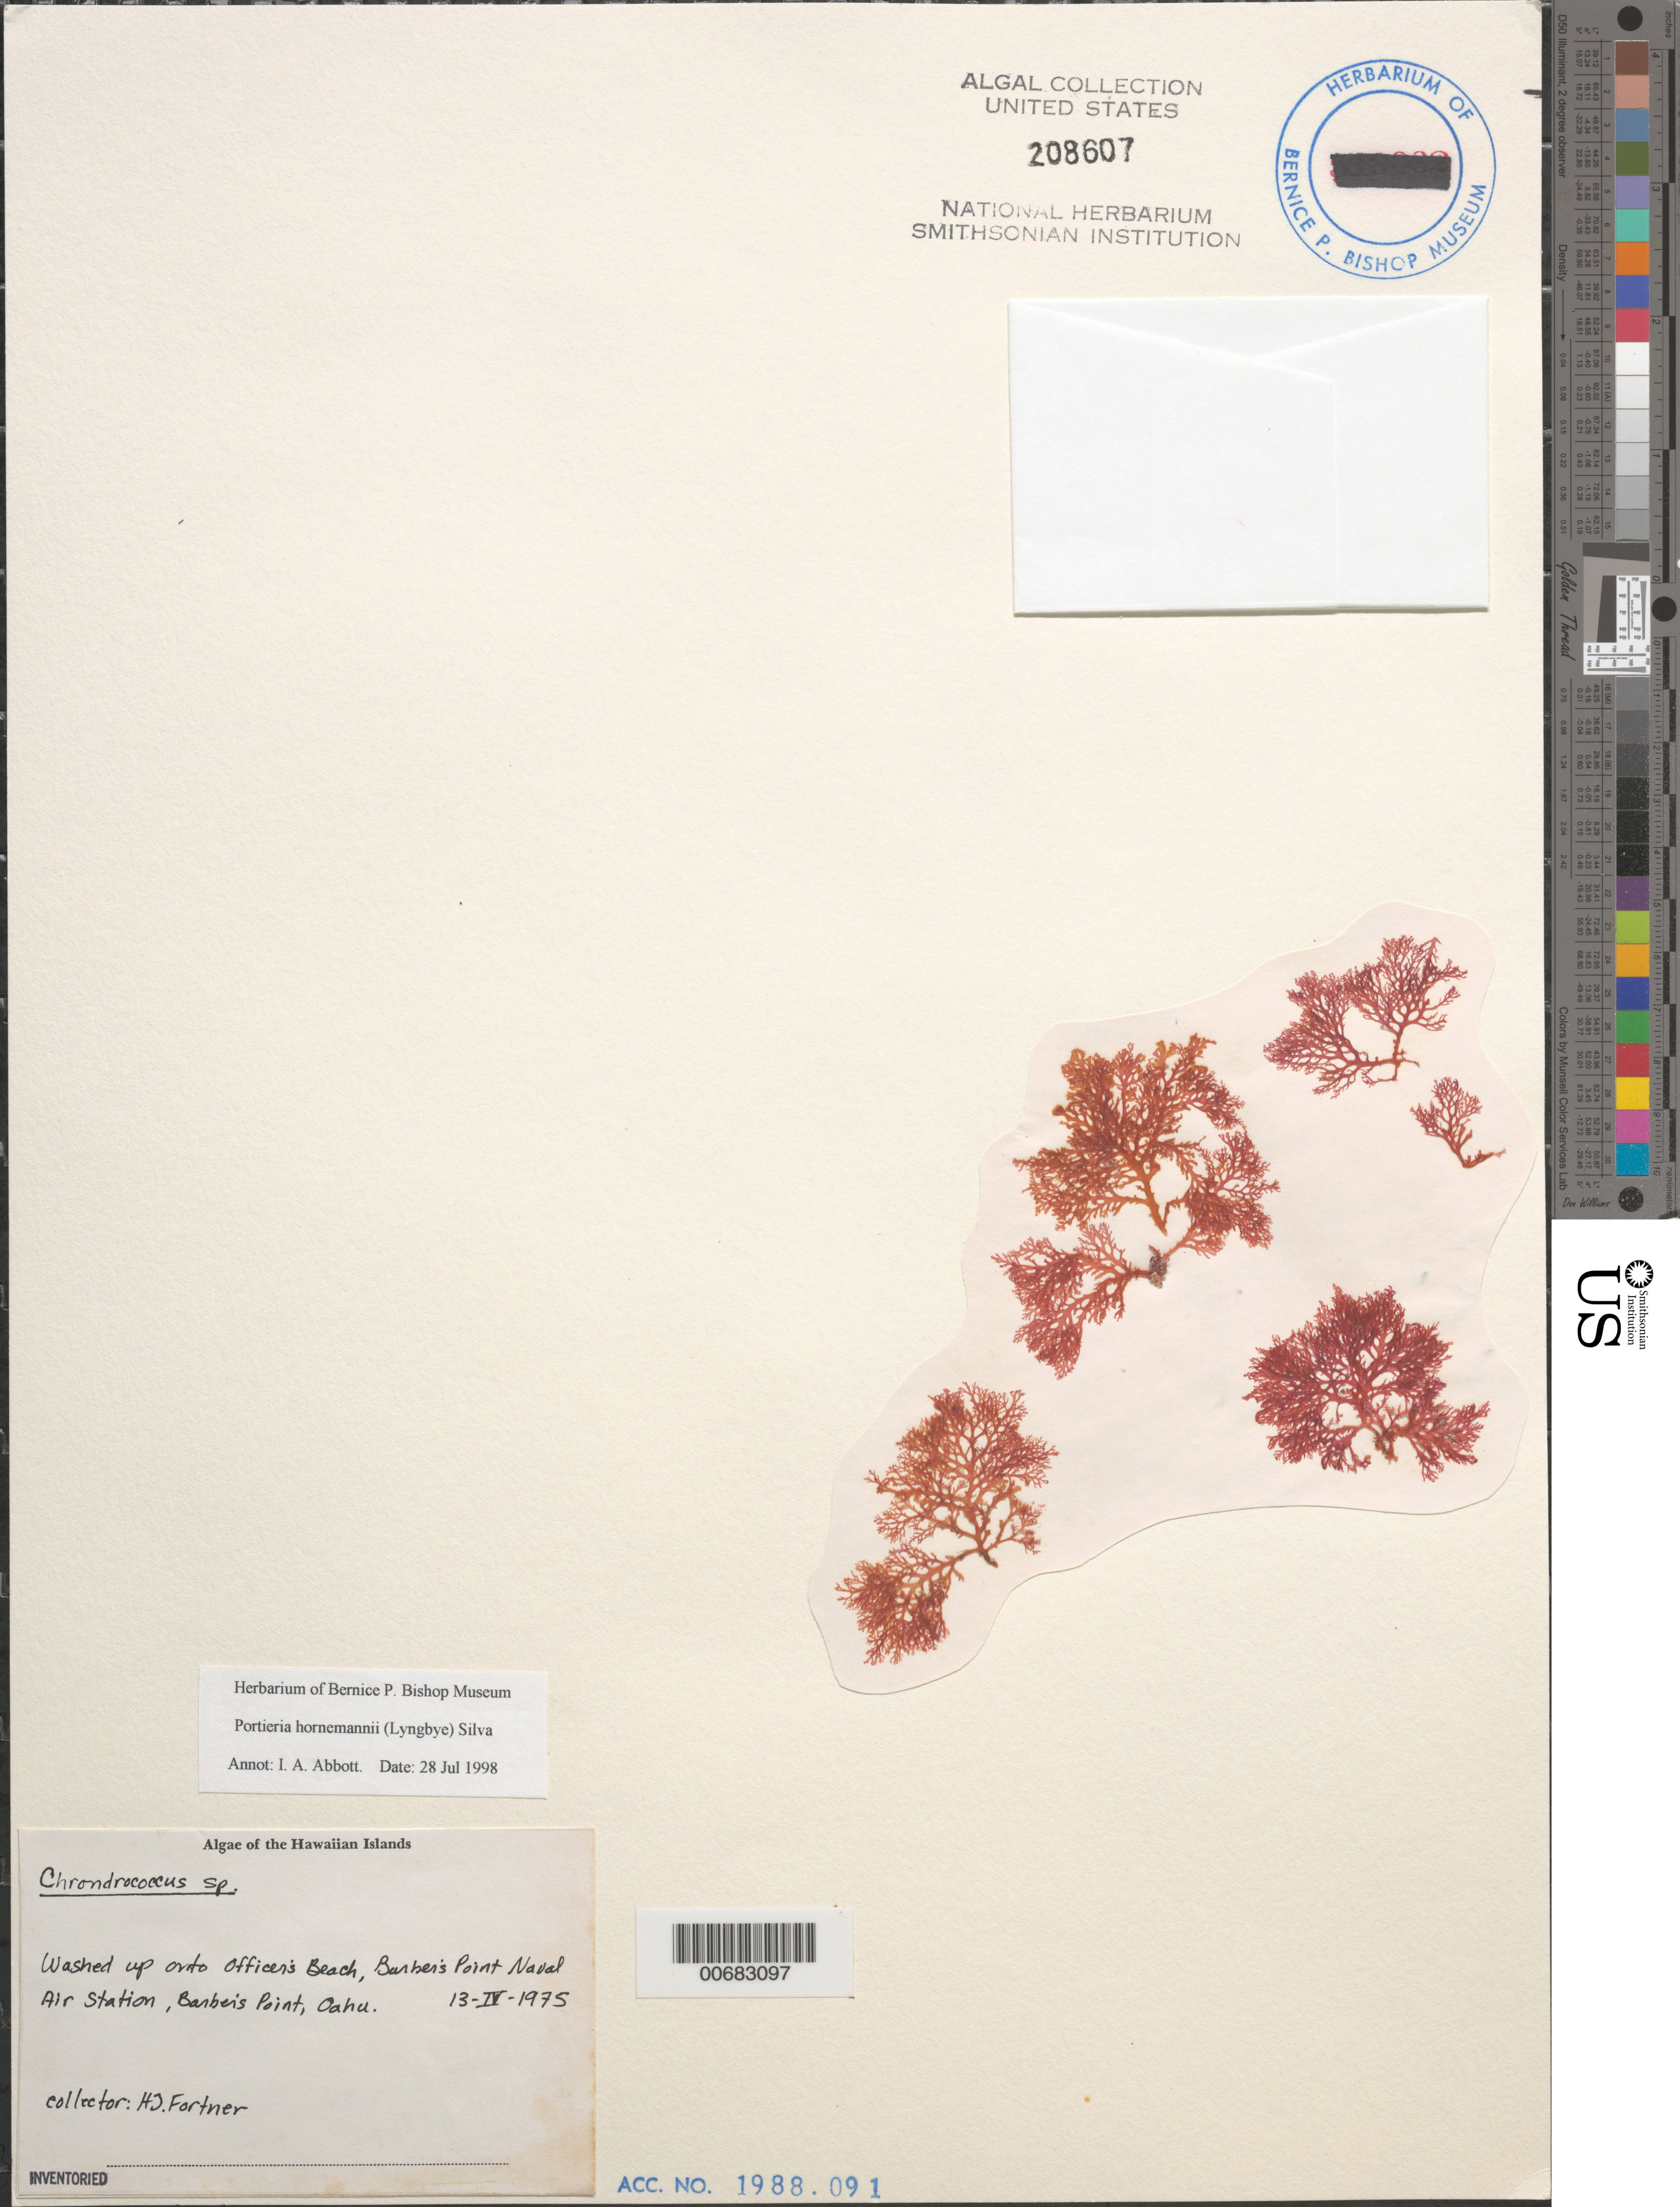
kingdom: Plantae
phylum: Rhodophyta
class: Florideophyceae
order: Gigartinales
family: Rhizophyllidaceae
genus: Portieria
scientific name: Portieria hornemannii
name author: (Lyngbye) P.C. Silva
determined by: Abbott, Isabella A.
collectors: H. Fortner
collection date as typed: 13 Apr 1975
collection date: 1975-04-13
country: United States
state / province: Hawaii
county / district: Honolulu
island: Oahu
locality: Barbers Point (Barber's Point), Barbers Point Naval Air Station, Officer's Beach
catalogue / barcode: US 208607